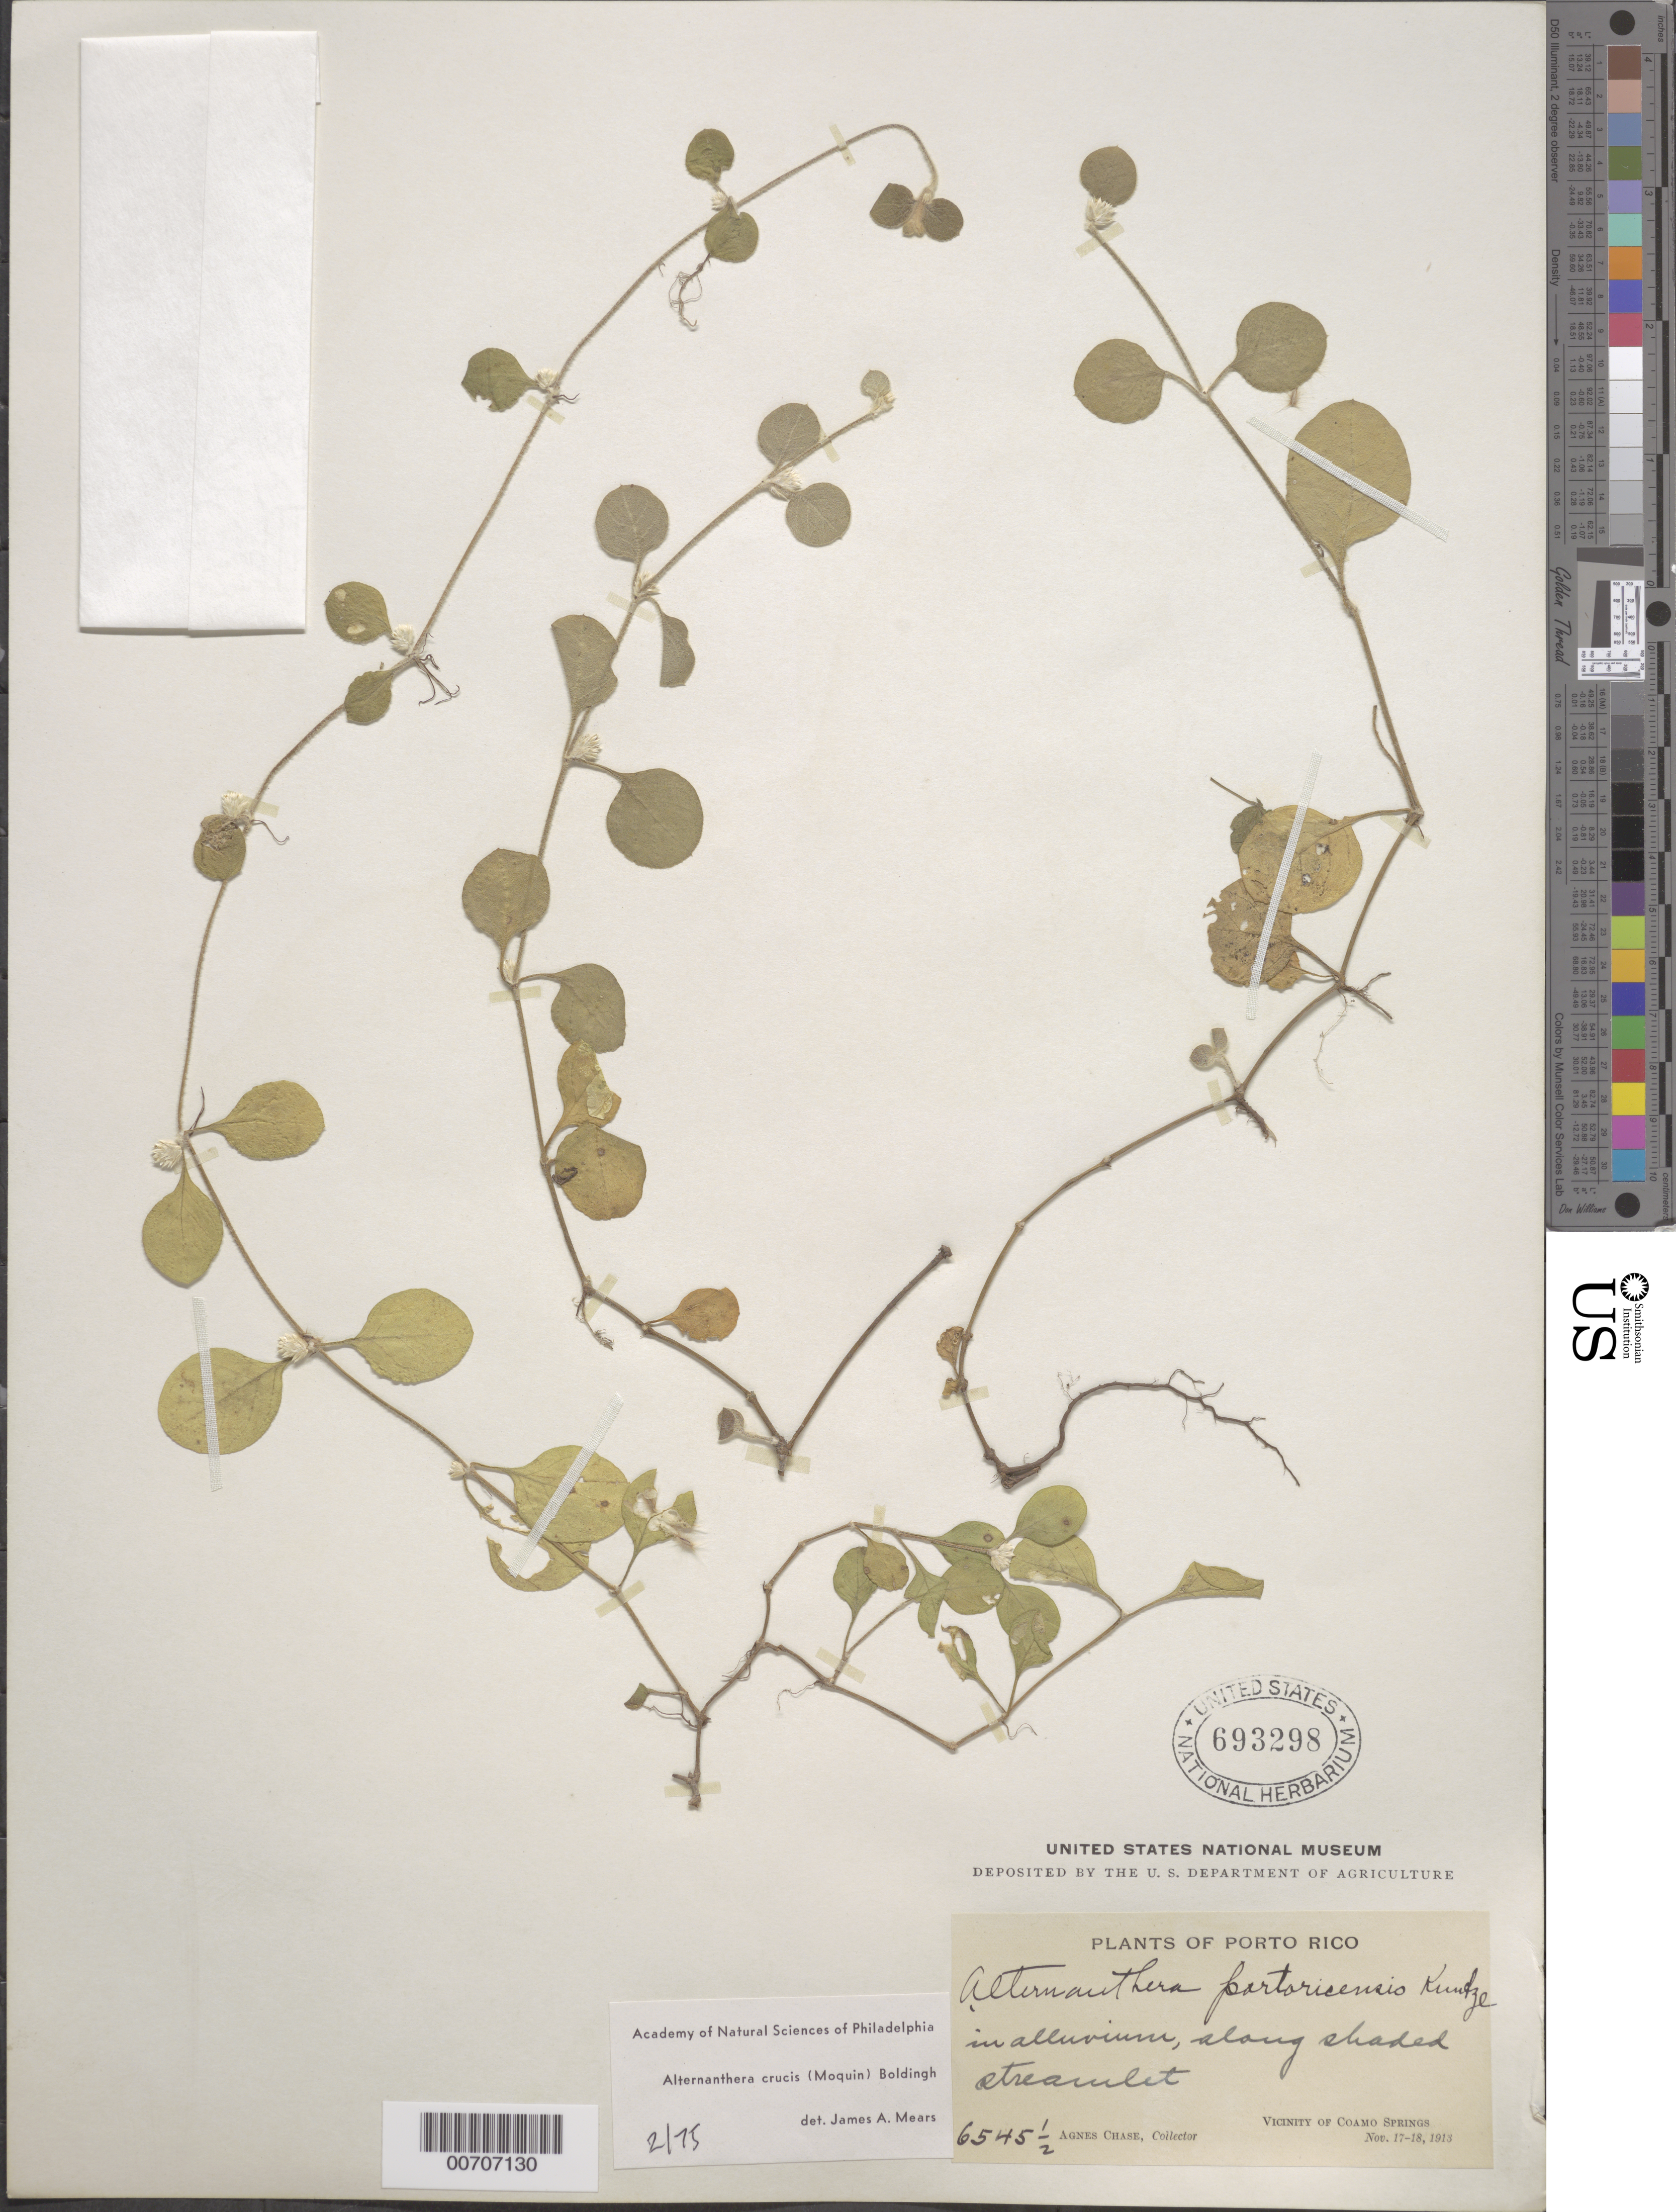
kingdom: Plantae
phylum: Tracheophyta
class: Magnoliopsida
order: Caryophyllales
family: Amaranthaceae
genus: Alternanthera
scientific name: Alternanthera crucis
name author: (Moq.) Bold.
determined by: Mears, J. A., (PH), Academy of Natural Sciences of Philadelphia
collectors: A. Chase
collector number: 6545 1/2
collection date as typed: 17 Nov 1913 and 18 Nov 1913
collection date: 1913-11-17,1913-11-18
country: Puerto Rico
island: Greater Antilles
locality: Coamo Springs, vic of; in alluvium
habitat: Along shaded streamlet.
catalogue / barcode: US 693298